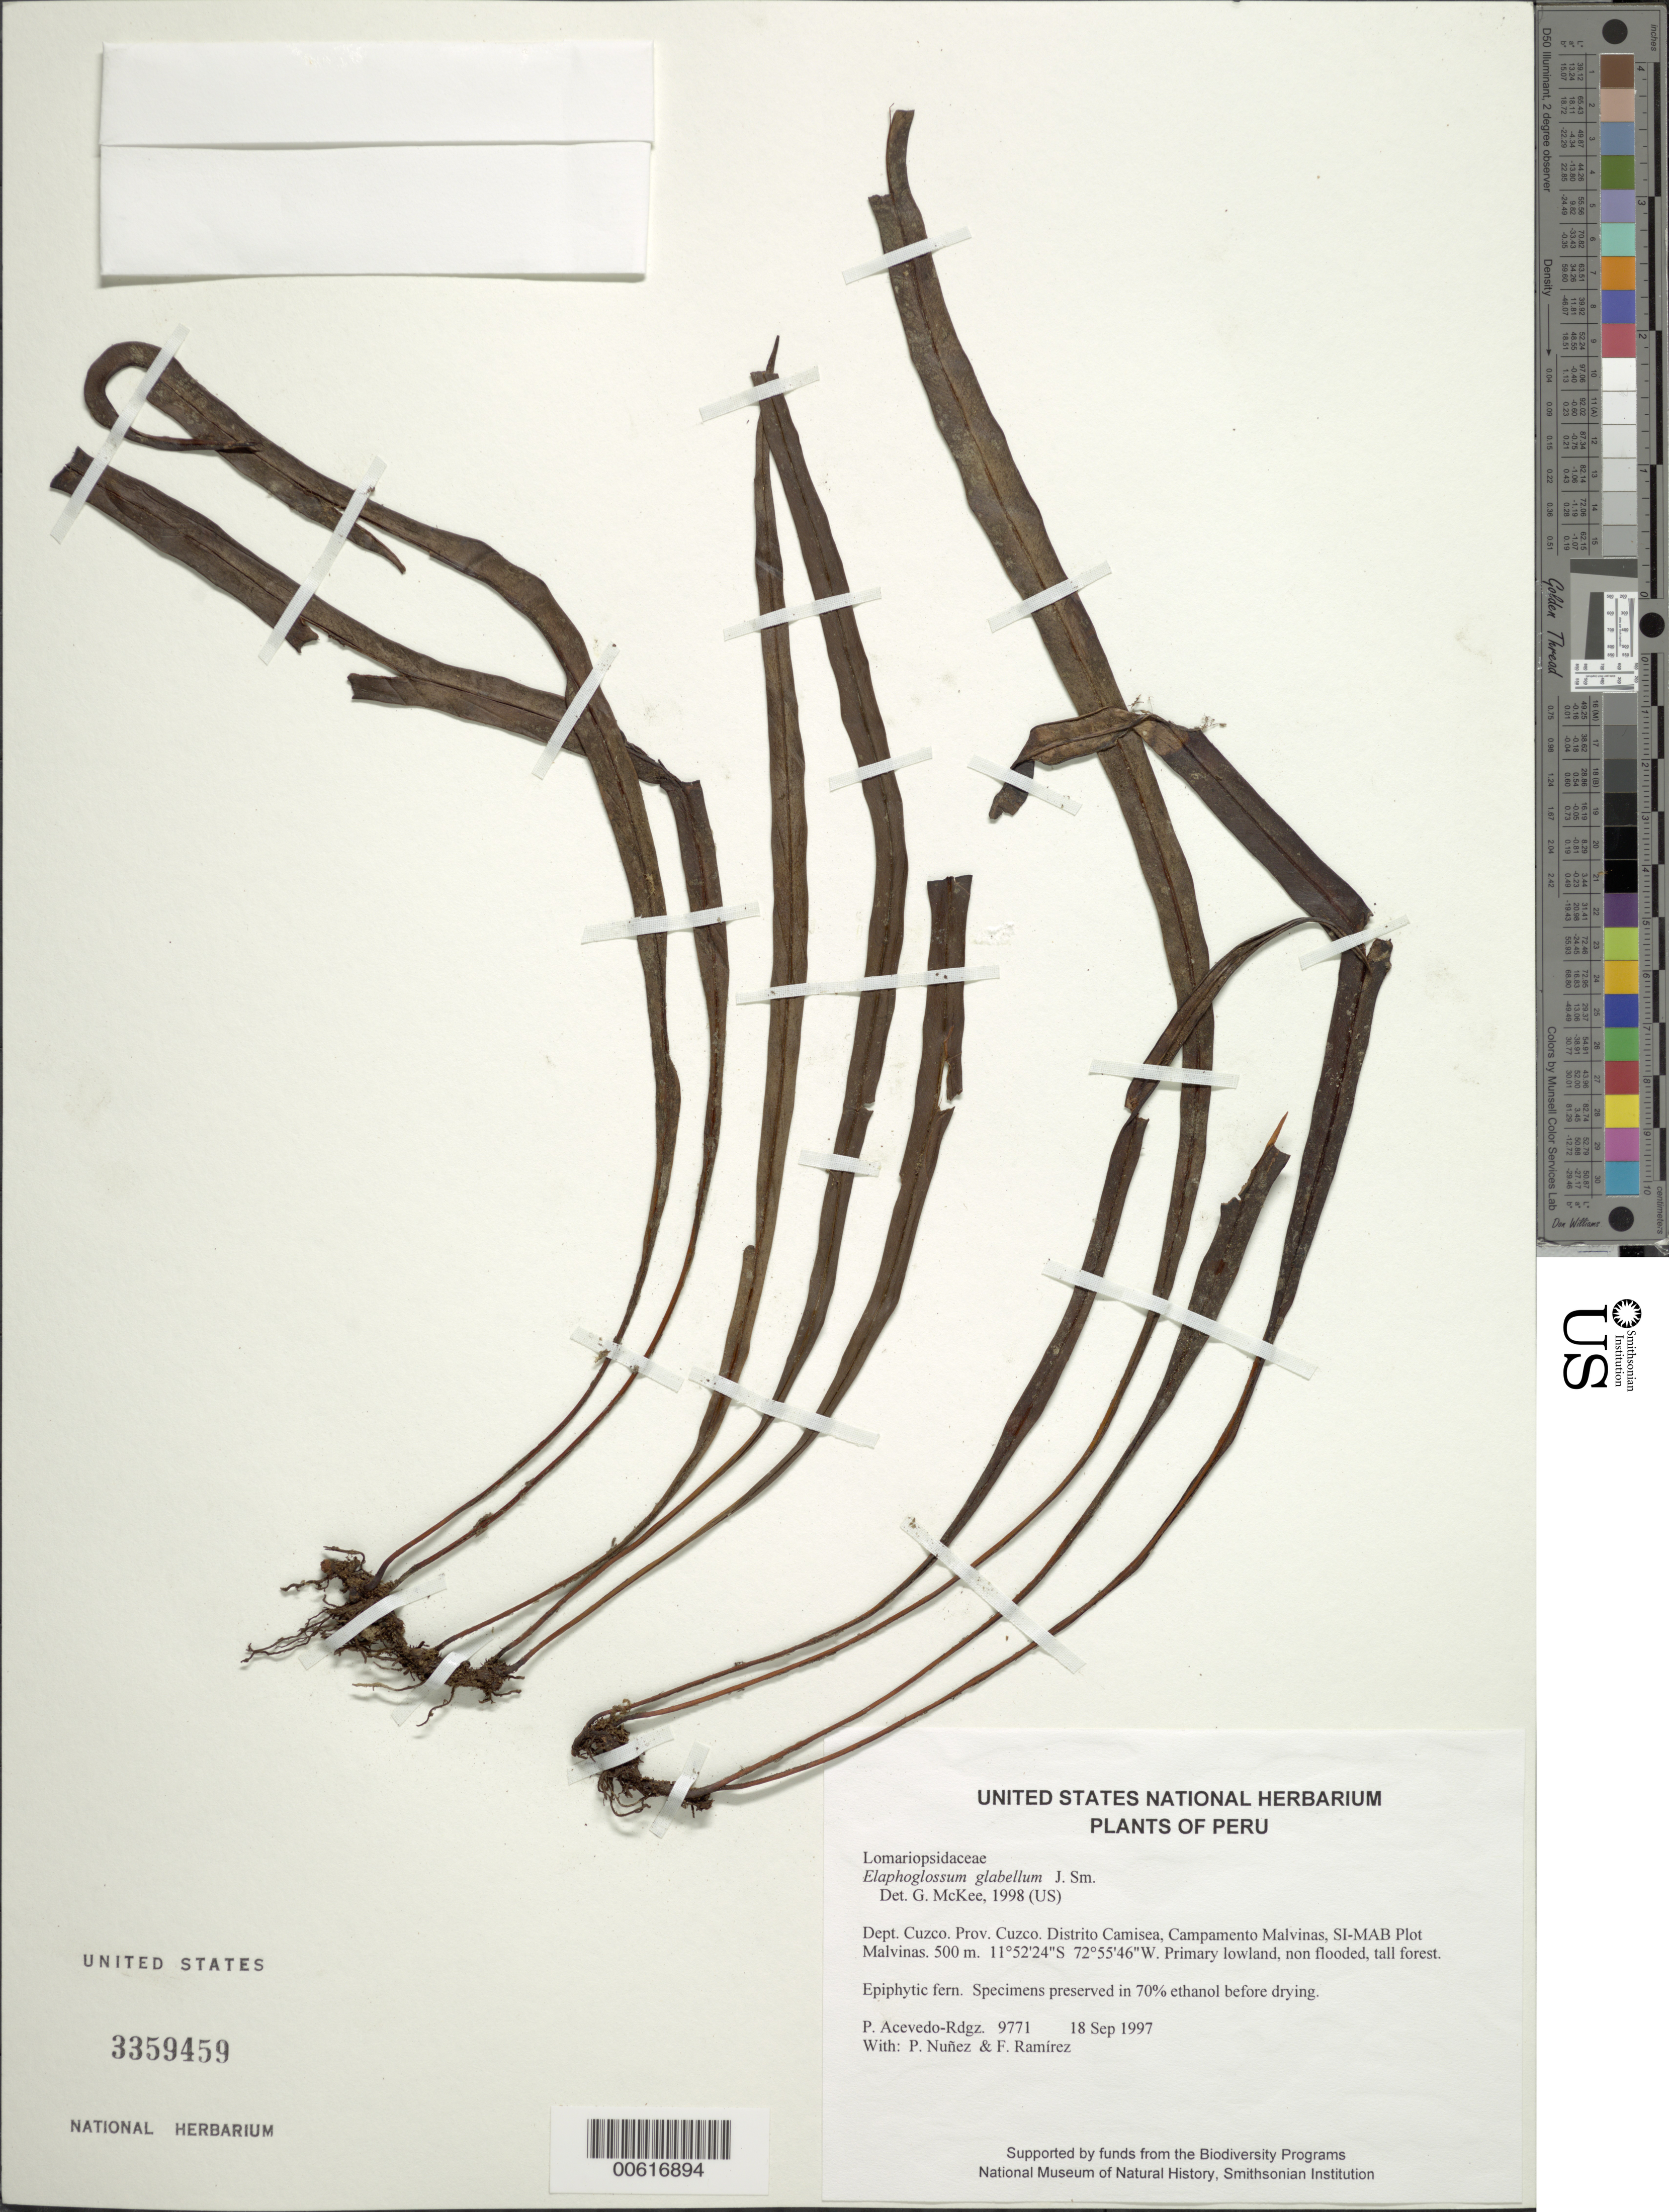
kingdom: Plantae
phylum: Tracheophyta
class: Polypodiopsida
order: Polypodiales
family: Dryopteridaceae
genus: Elaphoglossum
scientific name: Elaphoglossum glabellum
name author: J. Sm.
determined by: McKee, G. S., (US), NMNH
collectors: P. Acevedo-Rodr., P. Nuñez V. & F. Ramirez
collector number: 9771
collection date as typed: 18 Sep 1997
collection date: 1997-09-18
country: Peru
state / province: Cusco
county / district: Cusco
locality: Distrito Camisea, Campamento Malvinas, SI-MAB Plot Malvinas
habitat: Primary lowland, non flooded, tall forest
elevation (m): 500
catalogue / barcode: US 3359459